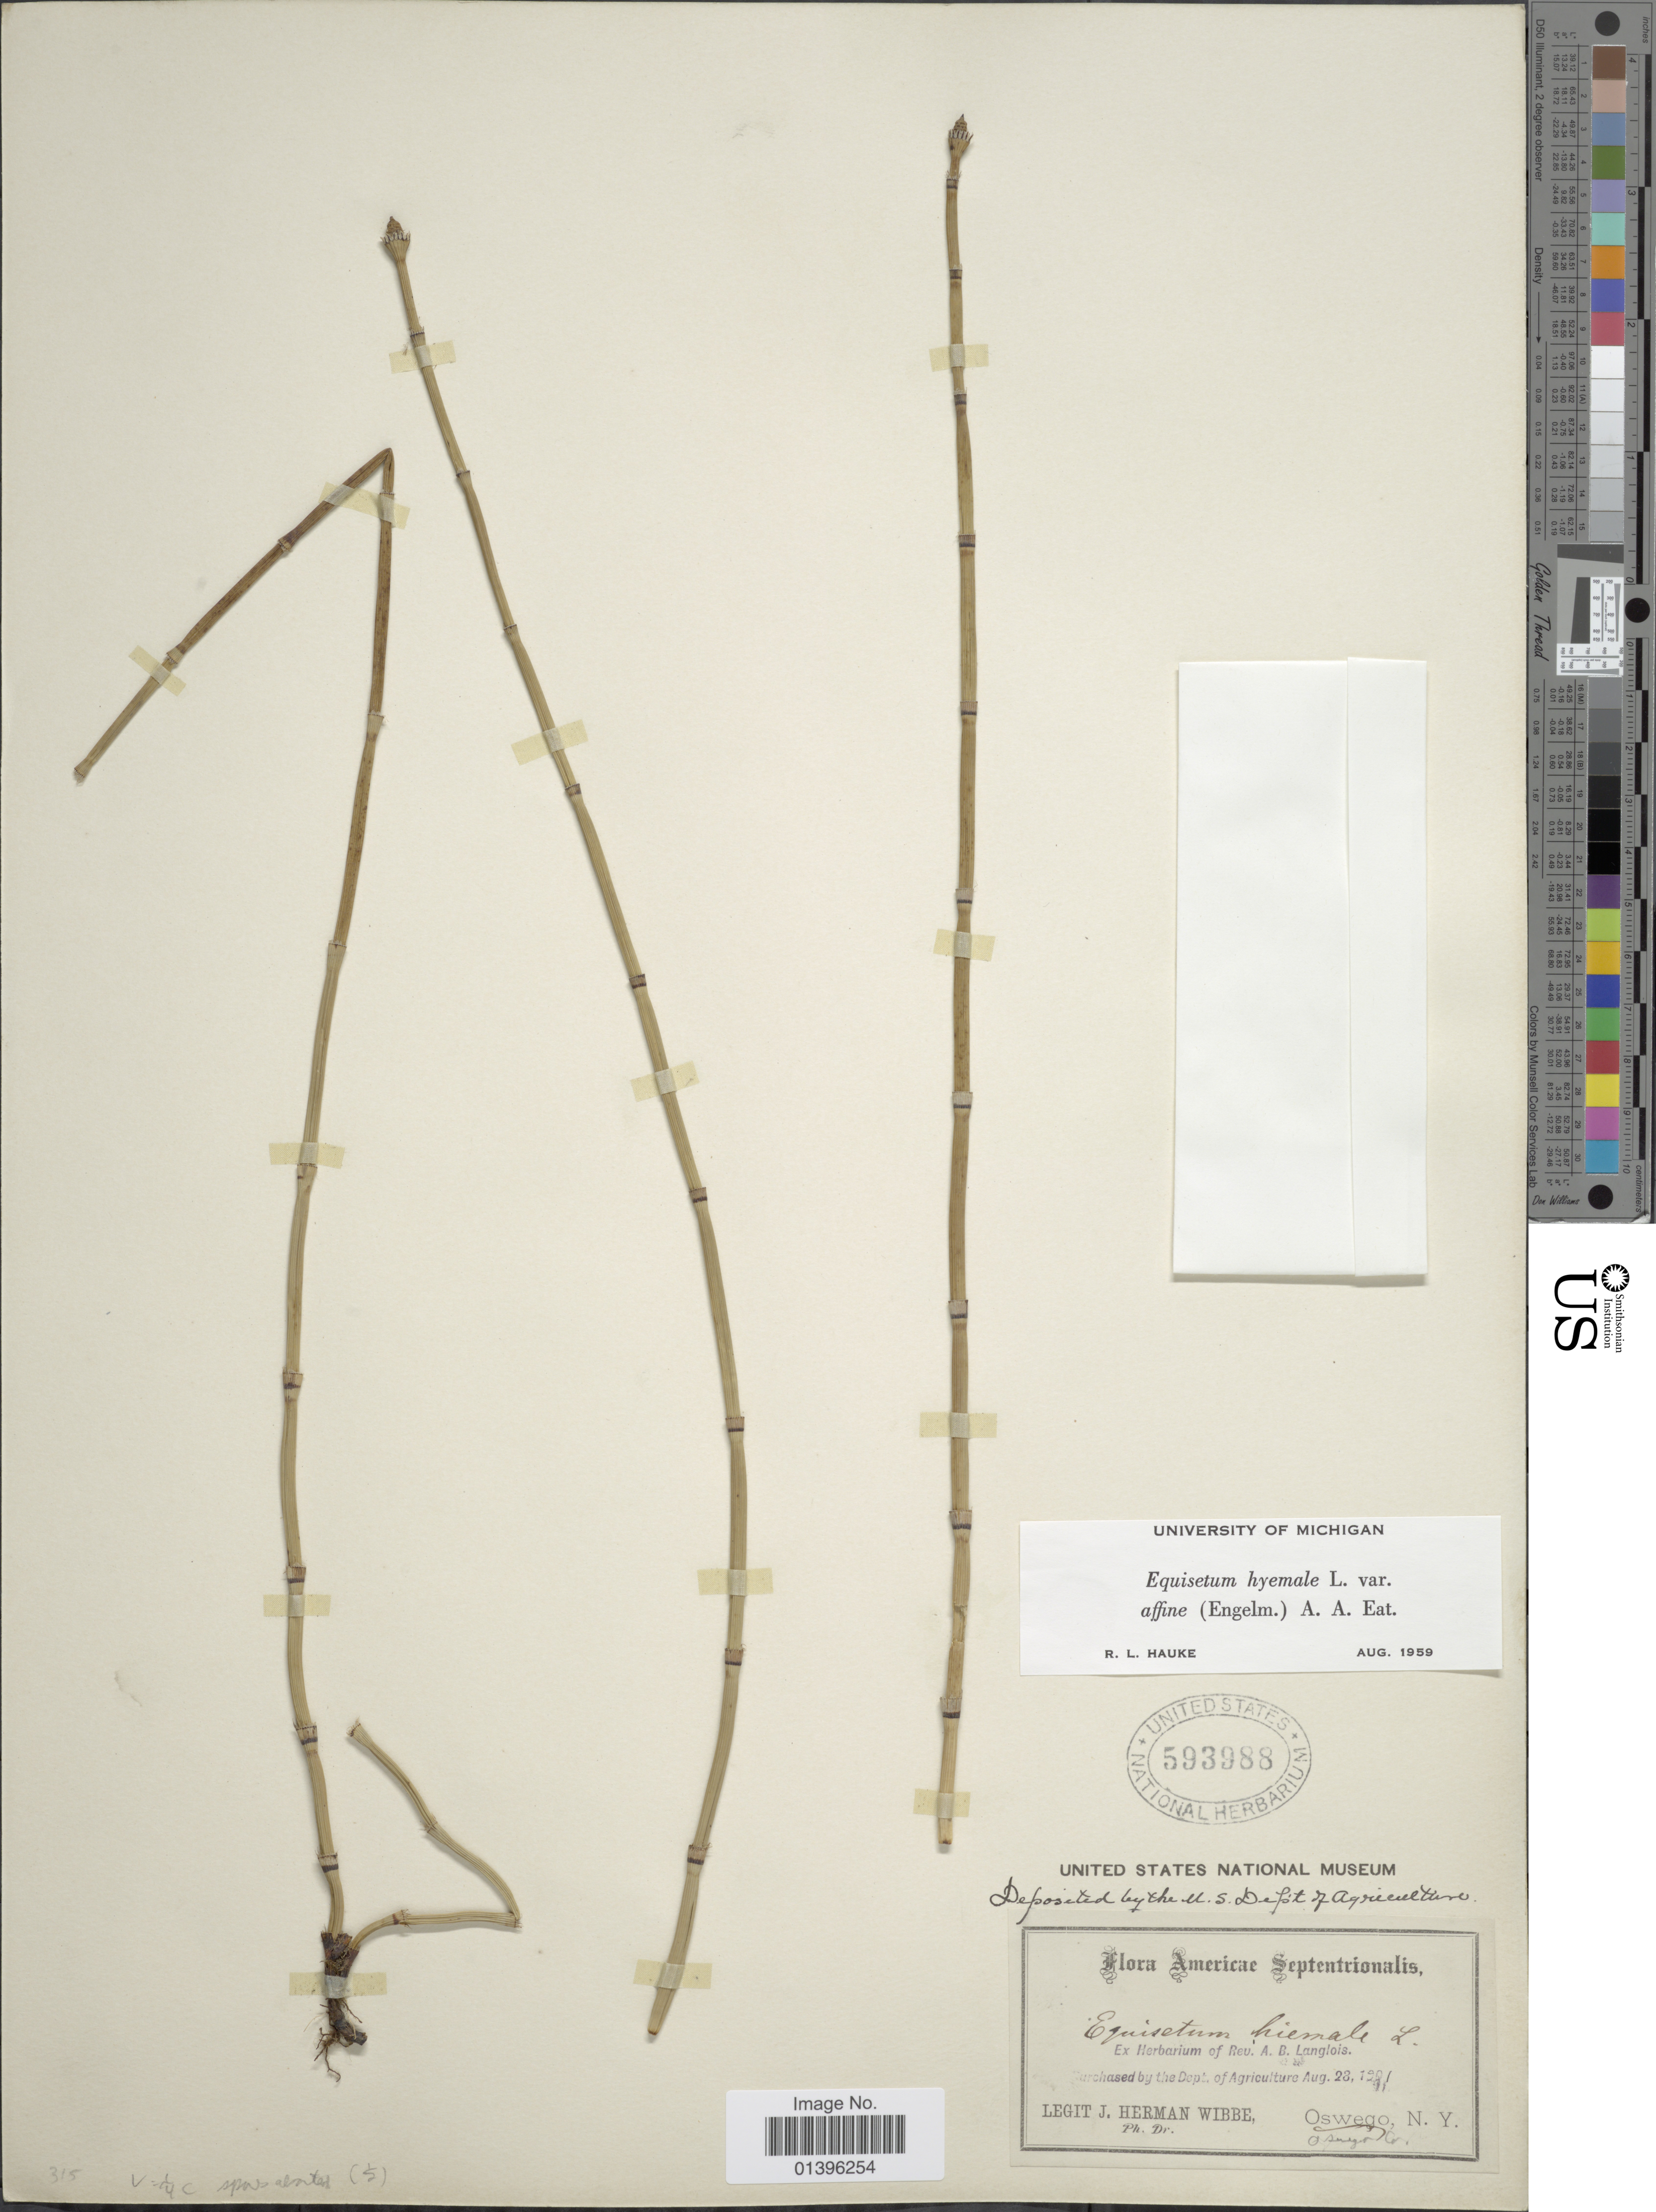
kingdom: Plantae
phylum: Tracheophyta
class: Polypodiopsida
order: Equisetales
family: Equisetaceae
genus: Equisetum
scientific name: Equisetum hyemale var. affine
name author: (Engelm.) A.A. Eaton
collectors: J. Wibbe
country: United States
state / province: New York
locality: Oswego, Oswego Co.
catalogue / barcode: US 593988